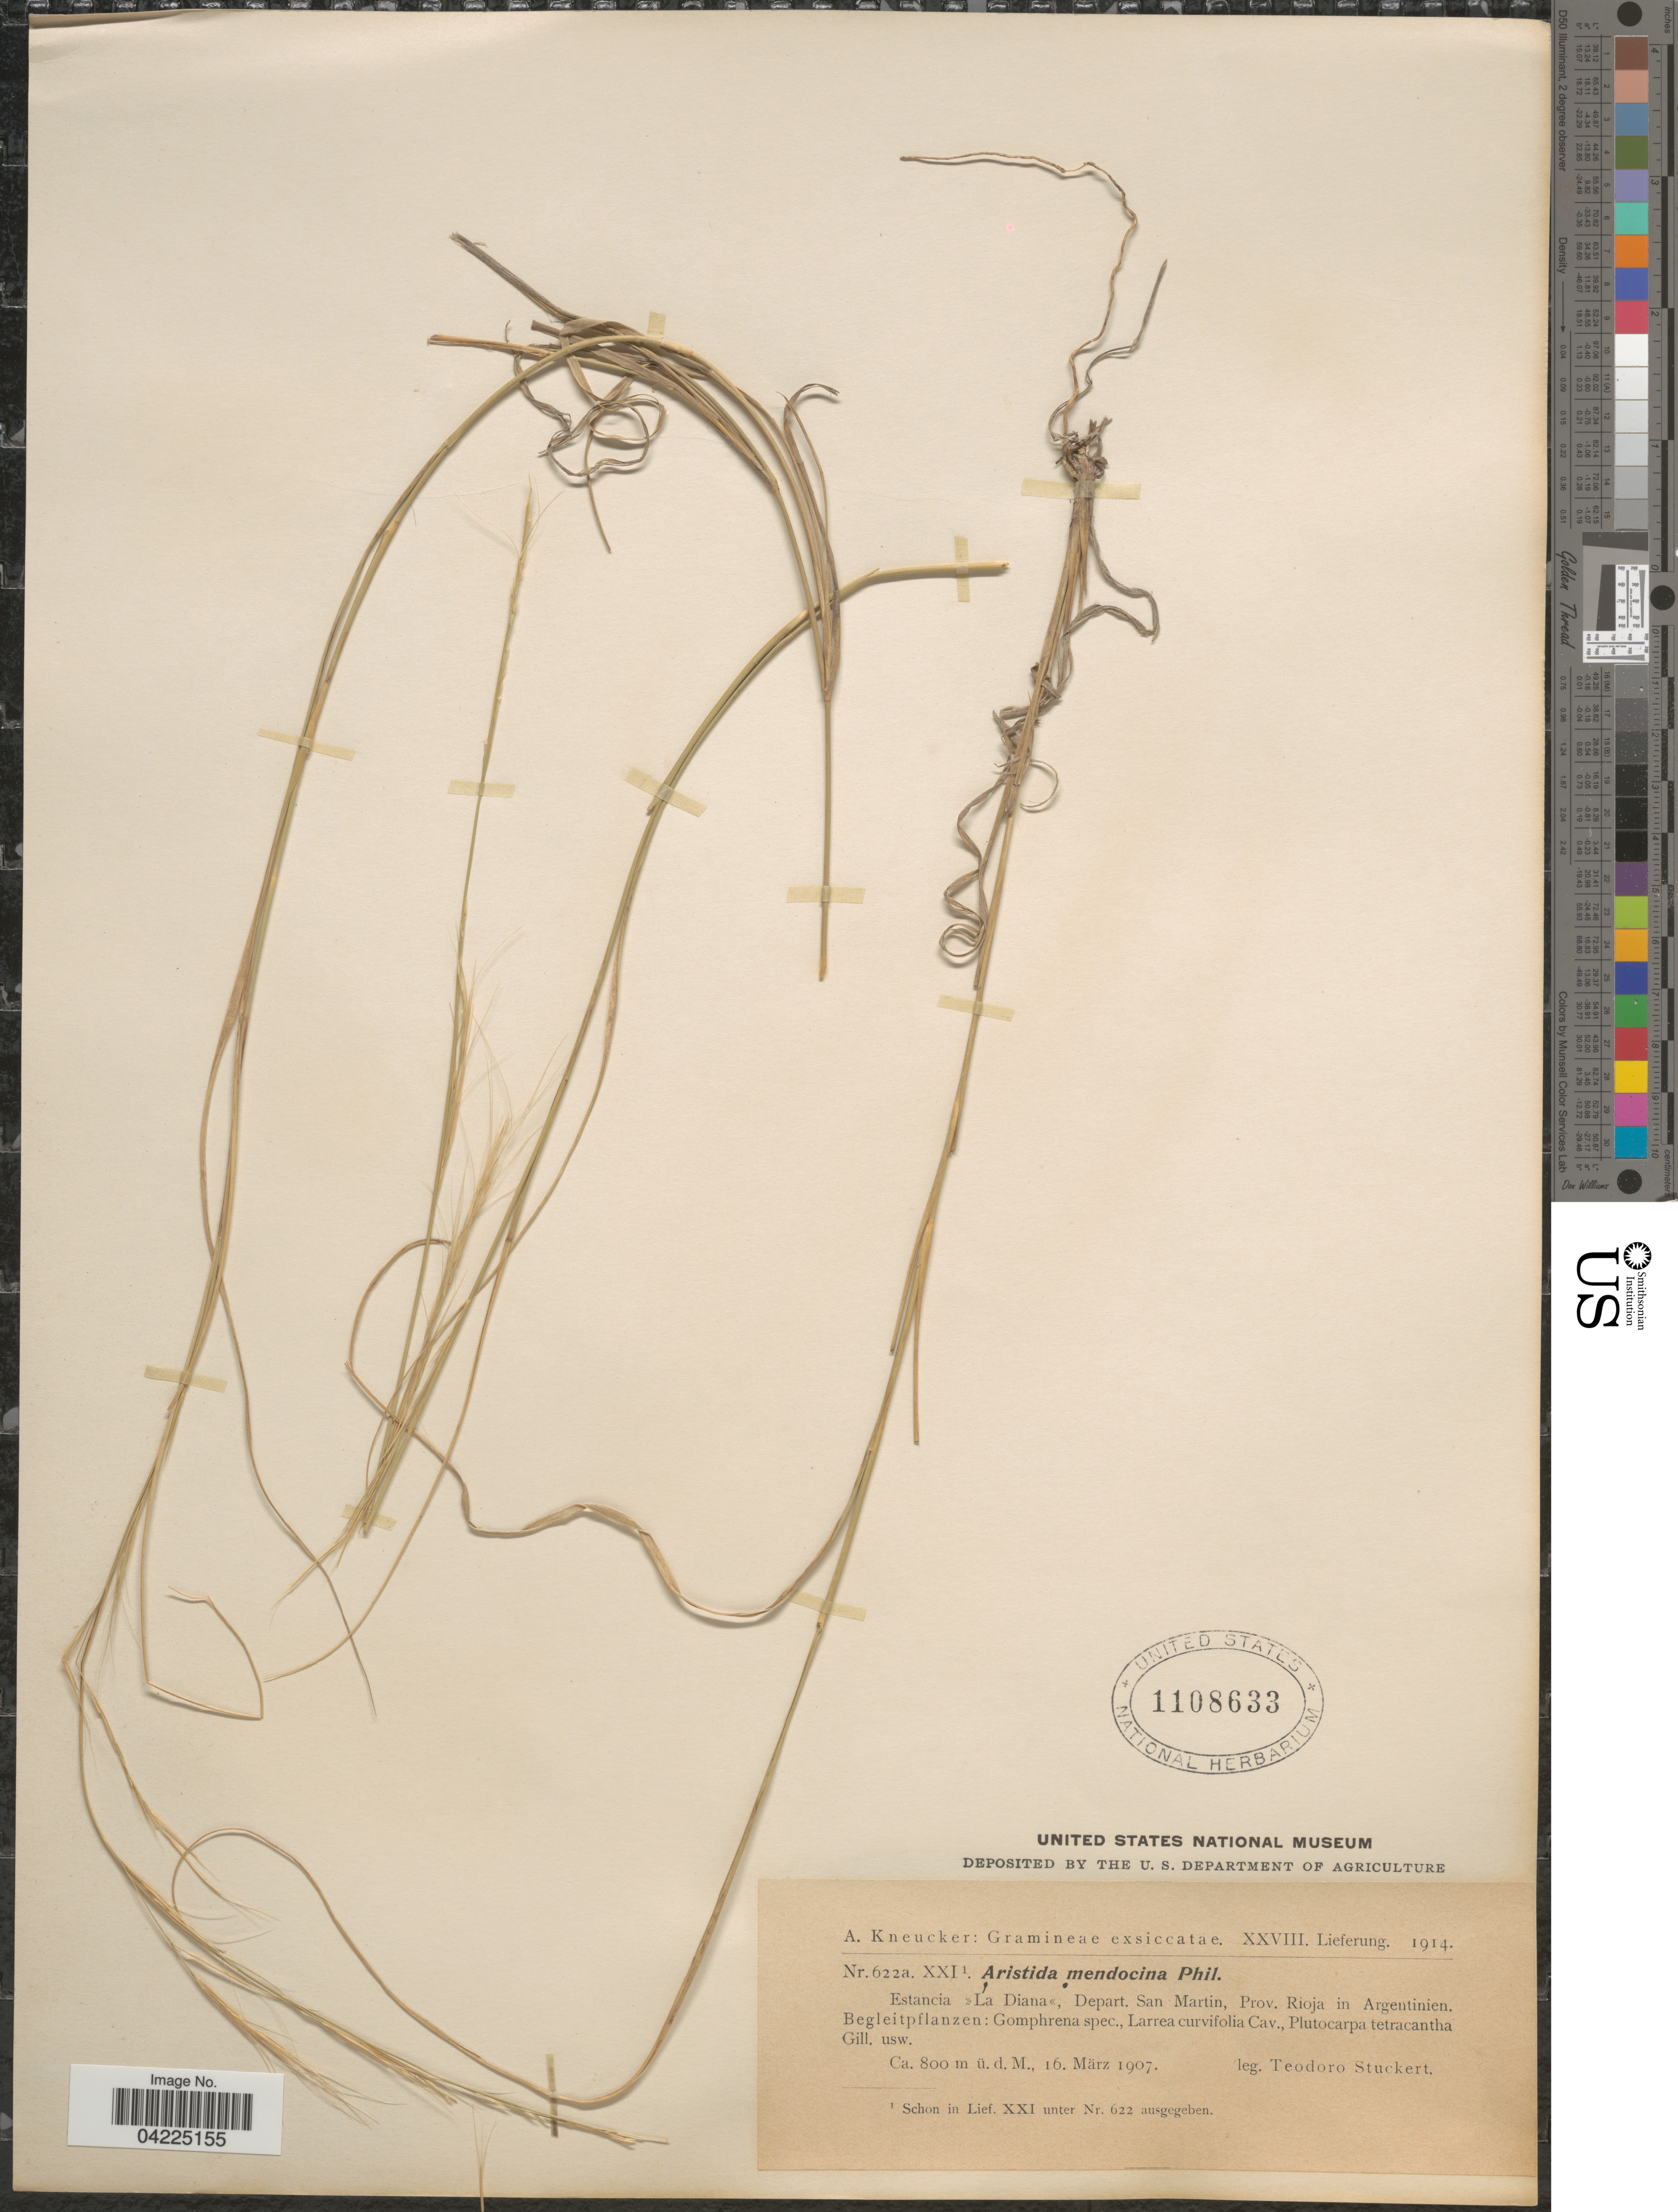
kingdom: Plantae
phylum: Tracheophyta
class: Liliopsida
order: Poales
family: Poaceae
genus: Aristida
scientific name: Aristida mendocina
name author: Phil.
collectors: T. Stuckert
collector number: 622a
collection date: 1907-03-16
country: Argentina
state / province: La Rioja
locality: Estancia "La Diana", Depart. San Martin, in Argentienien.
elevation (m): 800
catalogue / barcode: US 1108633